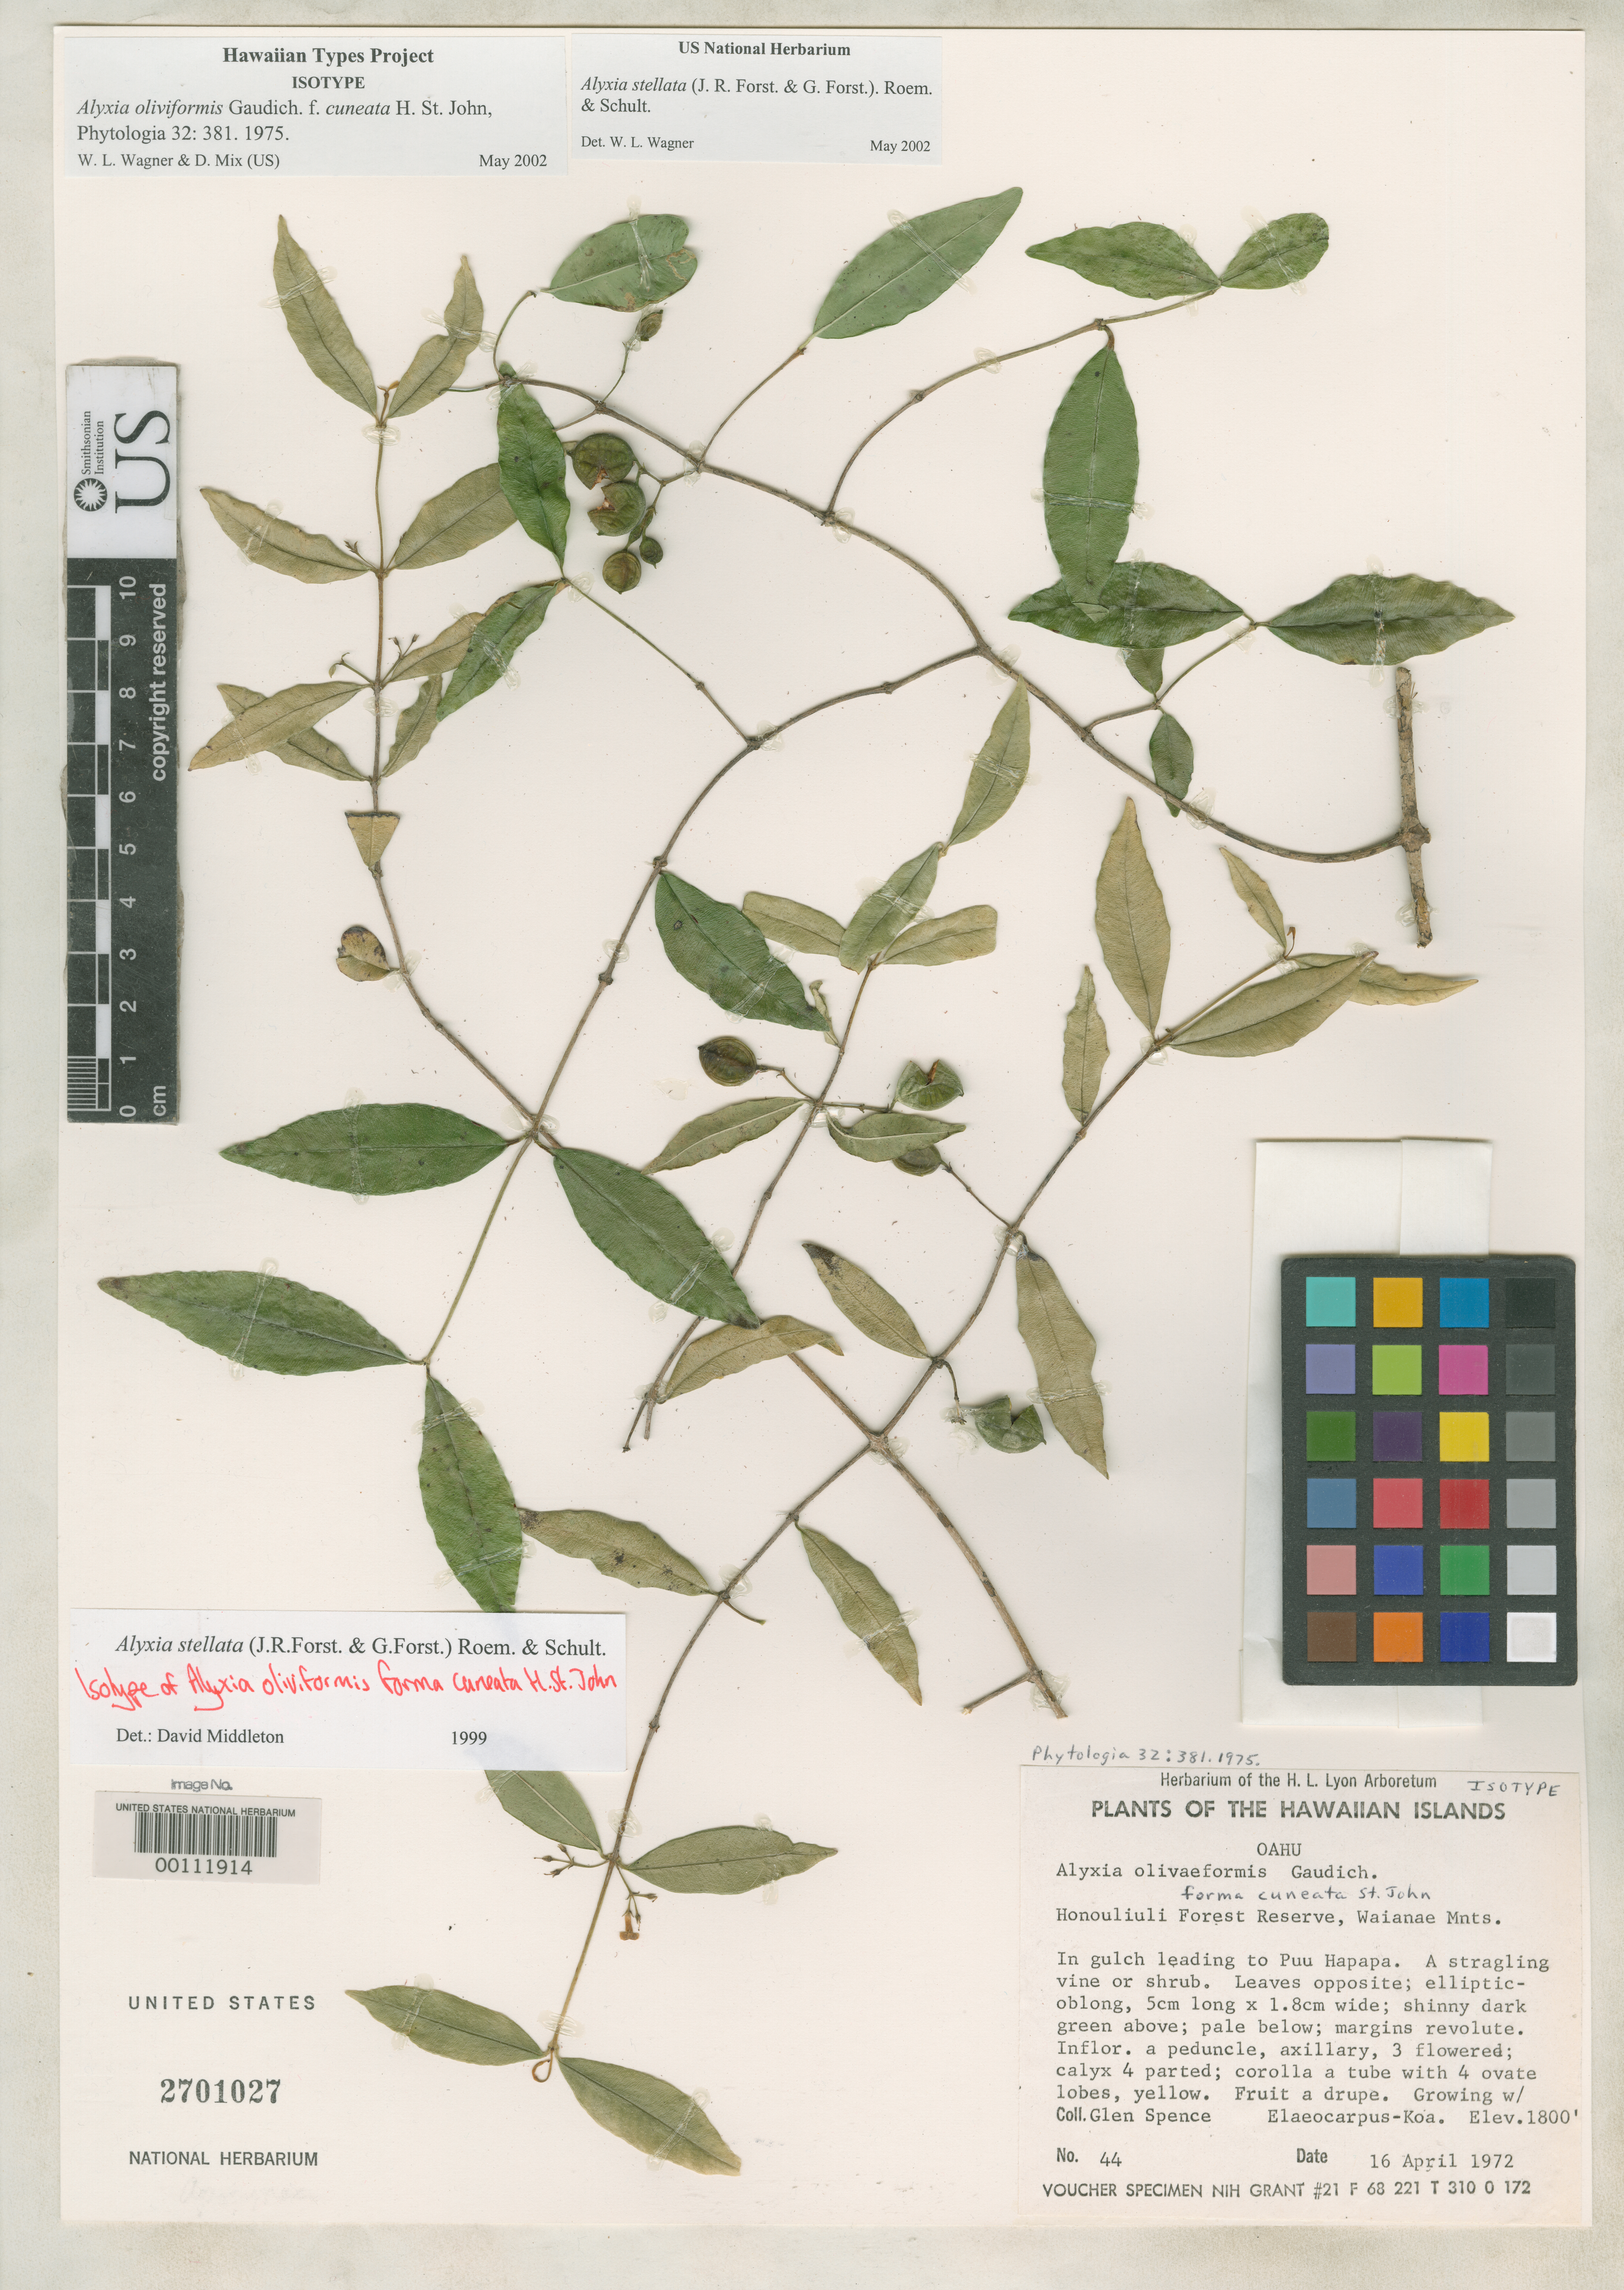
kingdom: Plantae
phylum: Tracheophyta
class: Magnoliopsida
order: Gentianales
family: Apocynaceae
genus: Alyxia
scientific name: Alyxia oliviformis f. cuneata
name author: H. St. John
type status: Isotype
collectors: G. Spence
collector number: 44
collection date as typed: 16 Apr 1972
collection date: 1972-04-16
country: United States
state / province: Hawaii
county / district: Honolulu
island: Oahu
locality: In gulch leading to Puu Hapapa, Honouliuli Forest Reserve, Waianae Mts. Oahu; alt. 1800 ft.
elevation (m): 549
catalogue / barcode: US 2701027